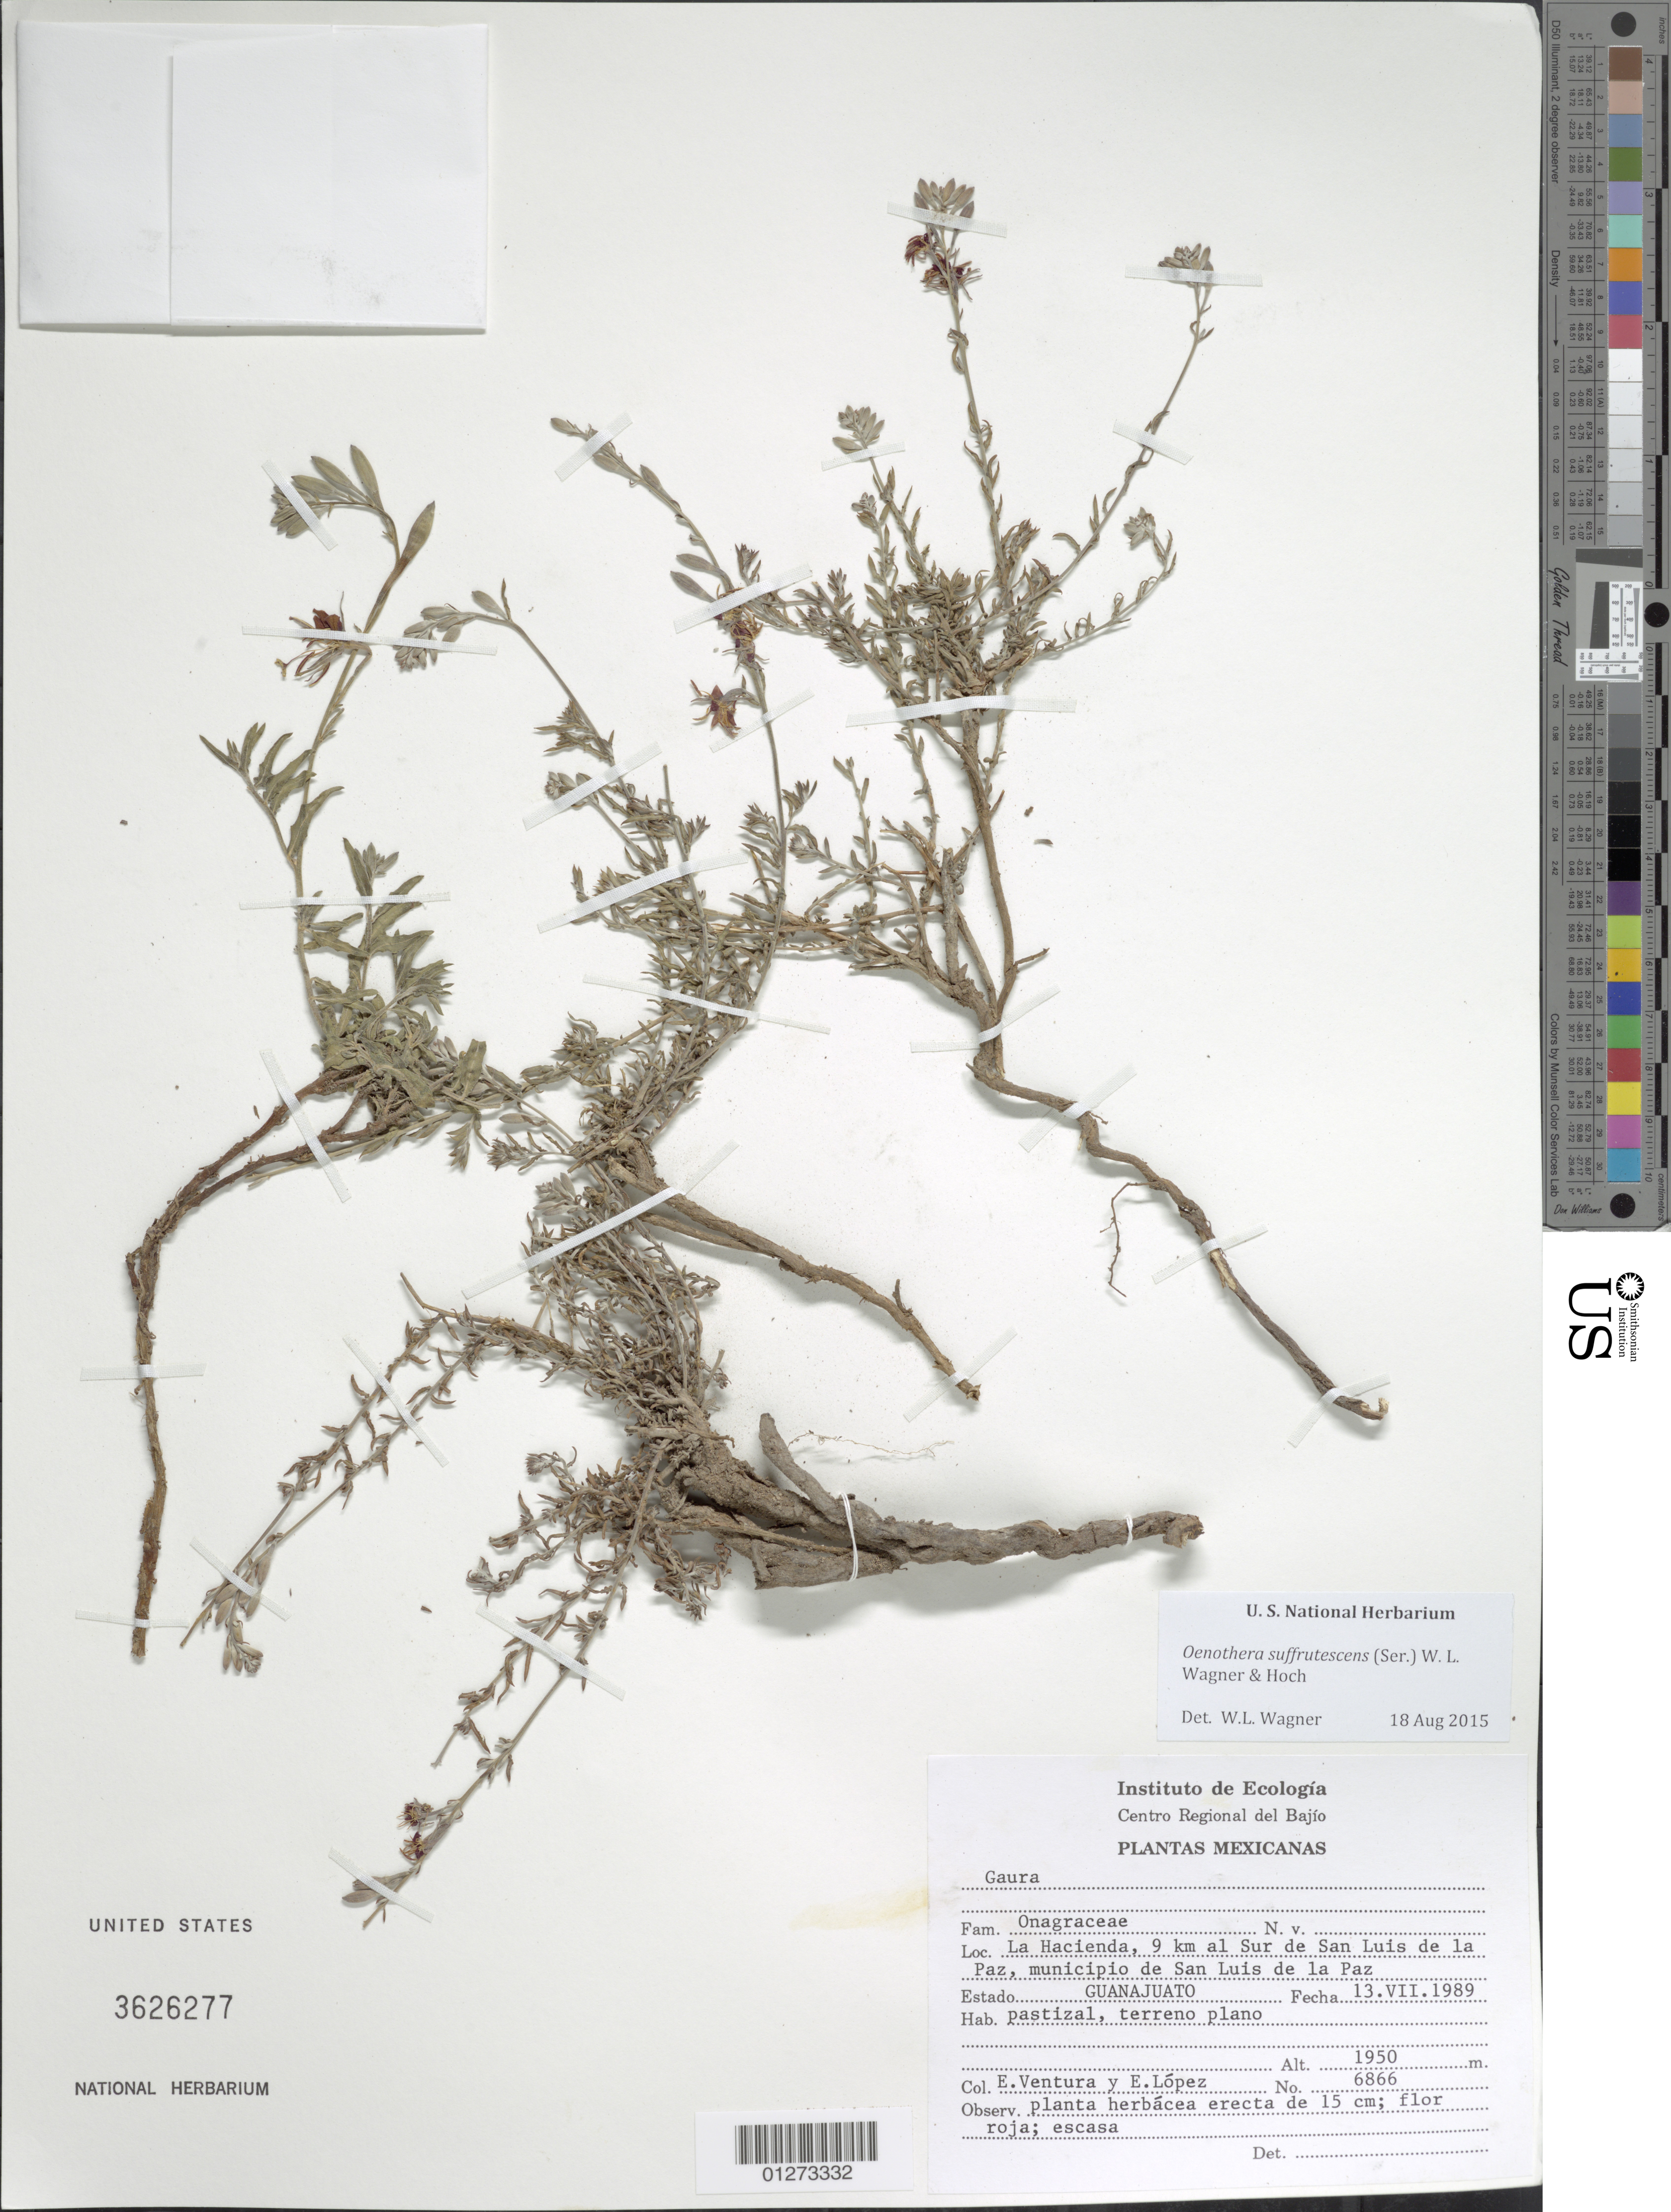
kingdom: Plantae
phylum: Tracheophyta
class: Magnoliopsida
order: Myrtales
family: Onagraceae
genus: Oenothera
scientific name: Oenothera suffrutescens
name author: (Ser.) W.L. Wagner & Hoch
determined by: Wagner, W. L., (BOT), Smithsonian Institution - National Museum of Natural History (UNITED STATES)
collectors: E. Ventura & E. López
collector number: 6866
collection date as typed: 13.VII.1989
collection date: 1989-07-13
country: México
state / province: Guanajuato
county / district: San Luis de la Paz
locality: La Hacienda, 9 km al Sur de San Luis de la Paz.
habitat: Pastizal, terreno plano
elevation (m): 1950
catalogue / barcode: US 3626277